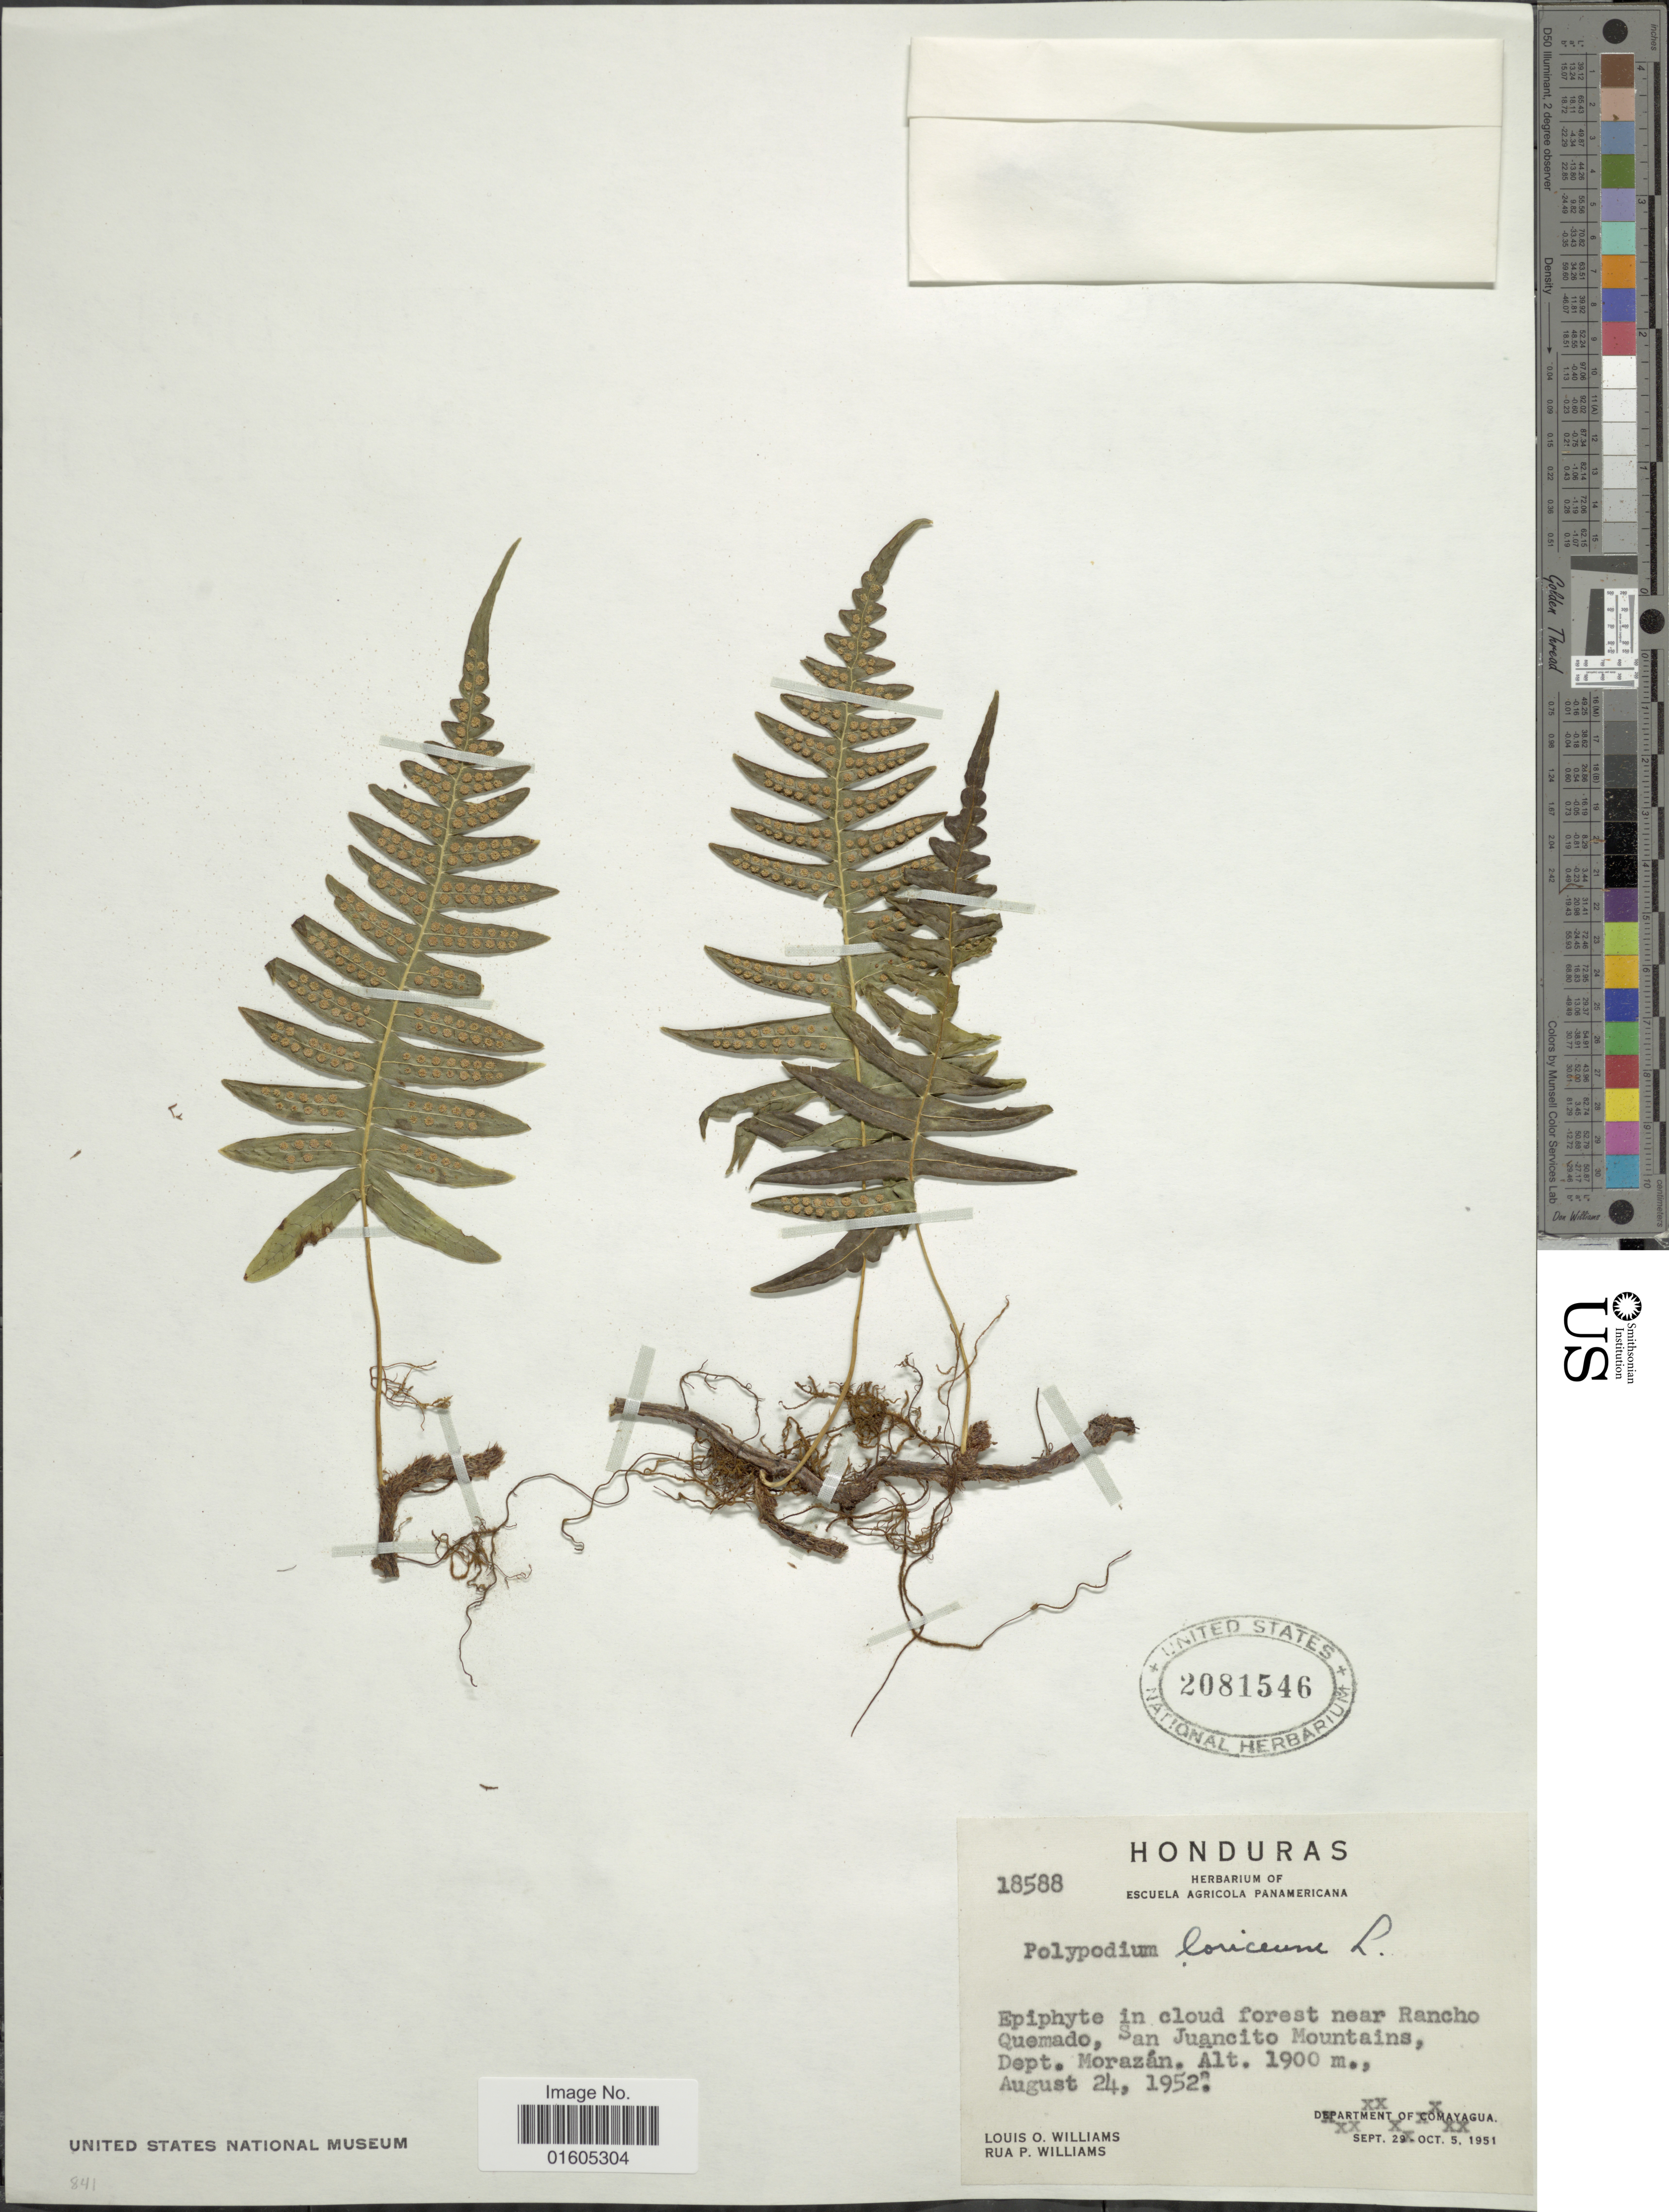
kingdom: Plantae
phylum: Tracheophyta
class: Polypodiopsida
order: Polypodiales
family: Polypodiaceae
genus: Serpocaulon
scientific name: Serpocaulon loriceum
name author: (L.) A.R. Sm.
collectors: L. O. Williams & R. P. Williams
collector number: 18588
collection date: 1952-08-24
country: Honduras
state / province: Fco. Morazán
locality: Epiphyte in cloud forest near Rancho Quemado, San Juancito Mountains, Dept. Morazán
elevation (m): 1900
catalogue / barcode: US 2081546